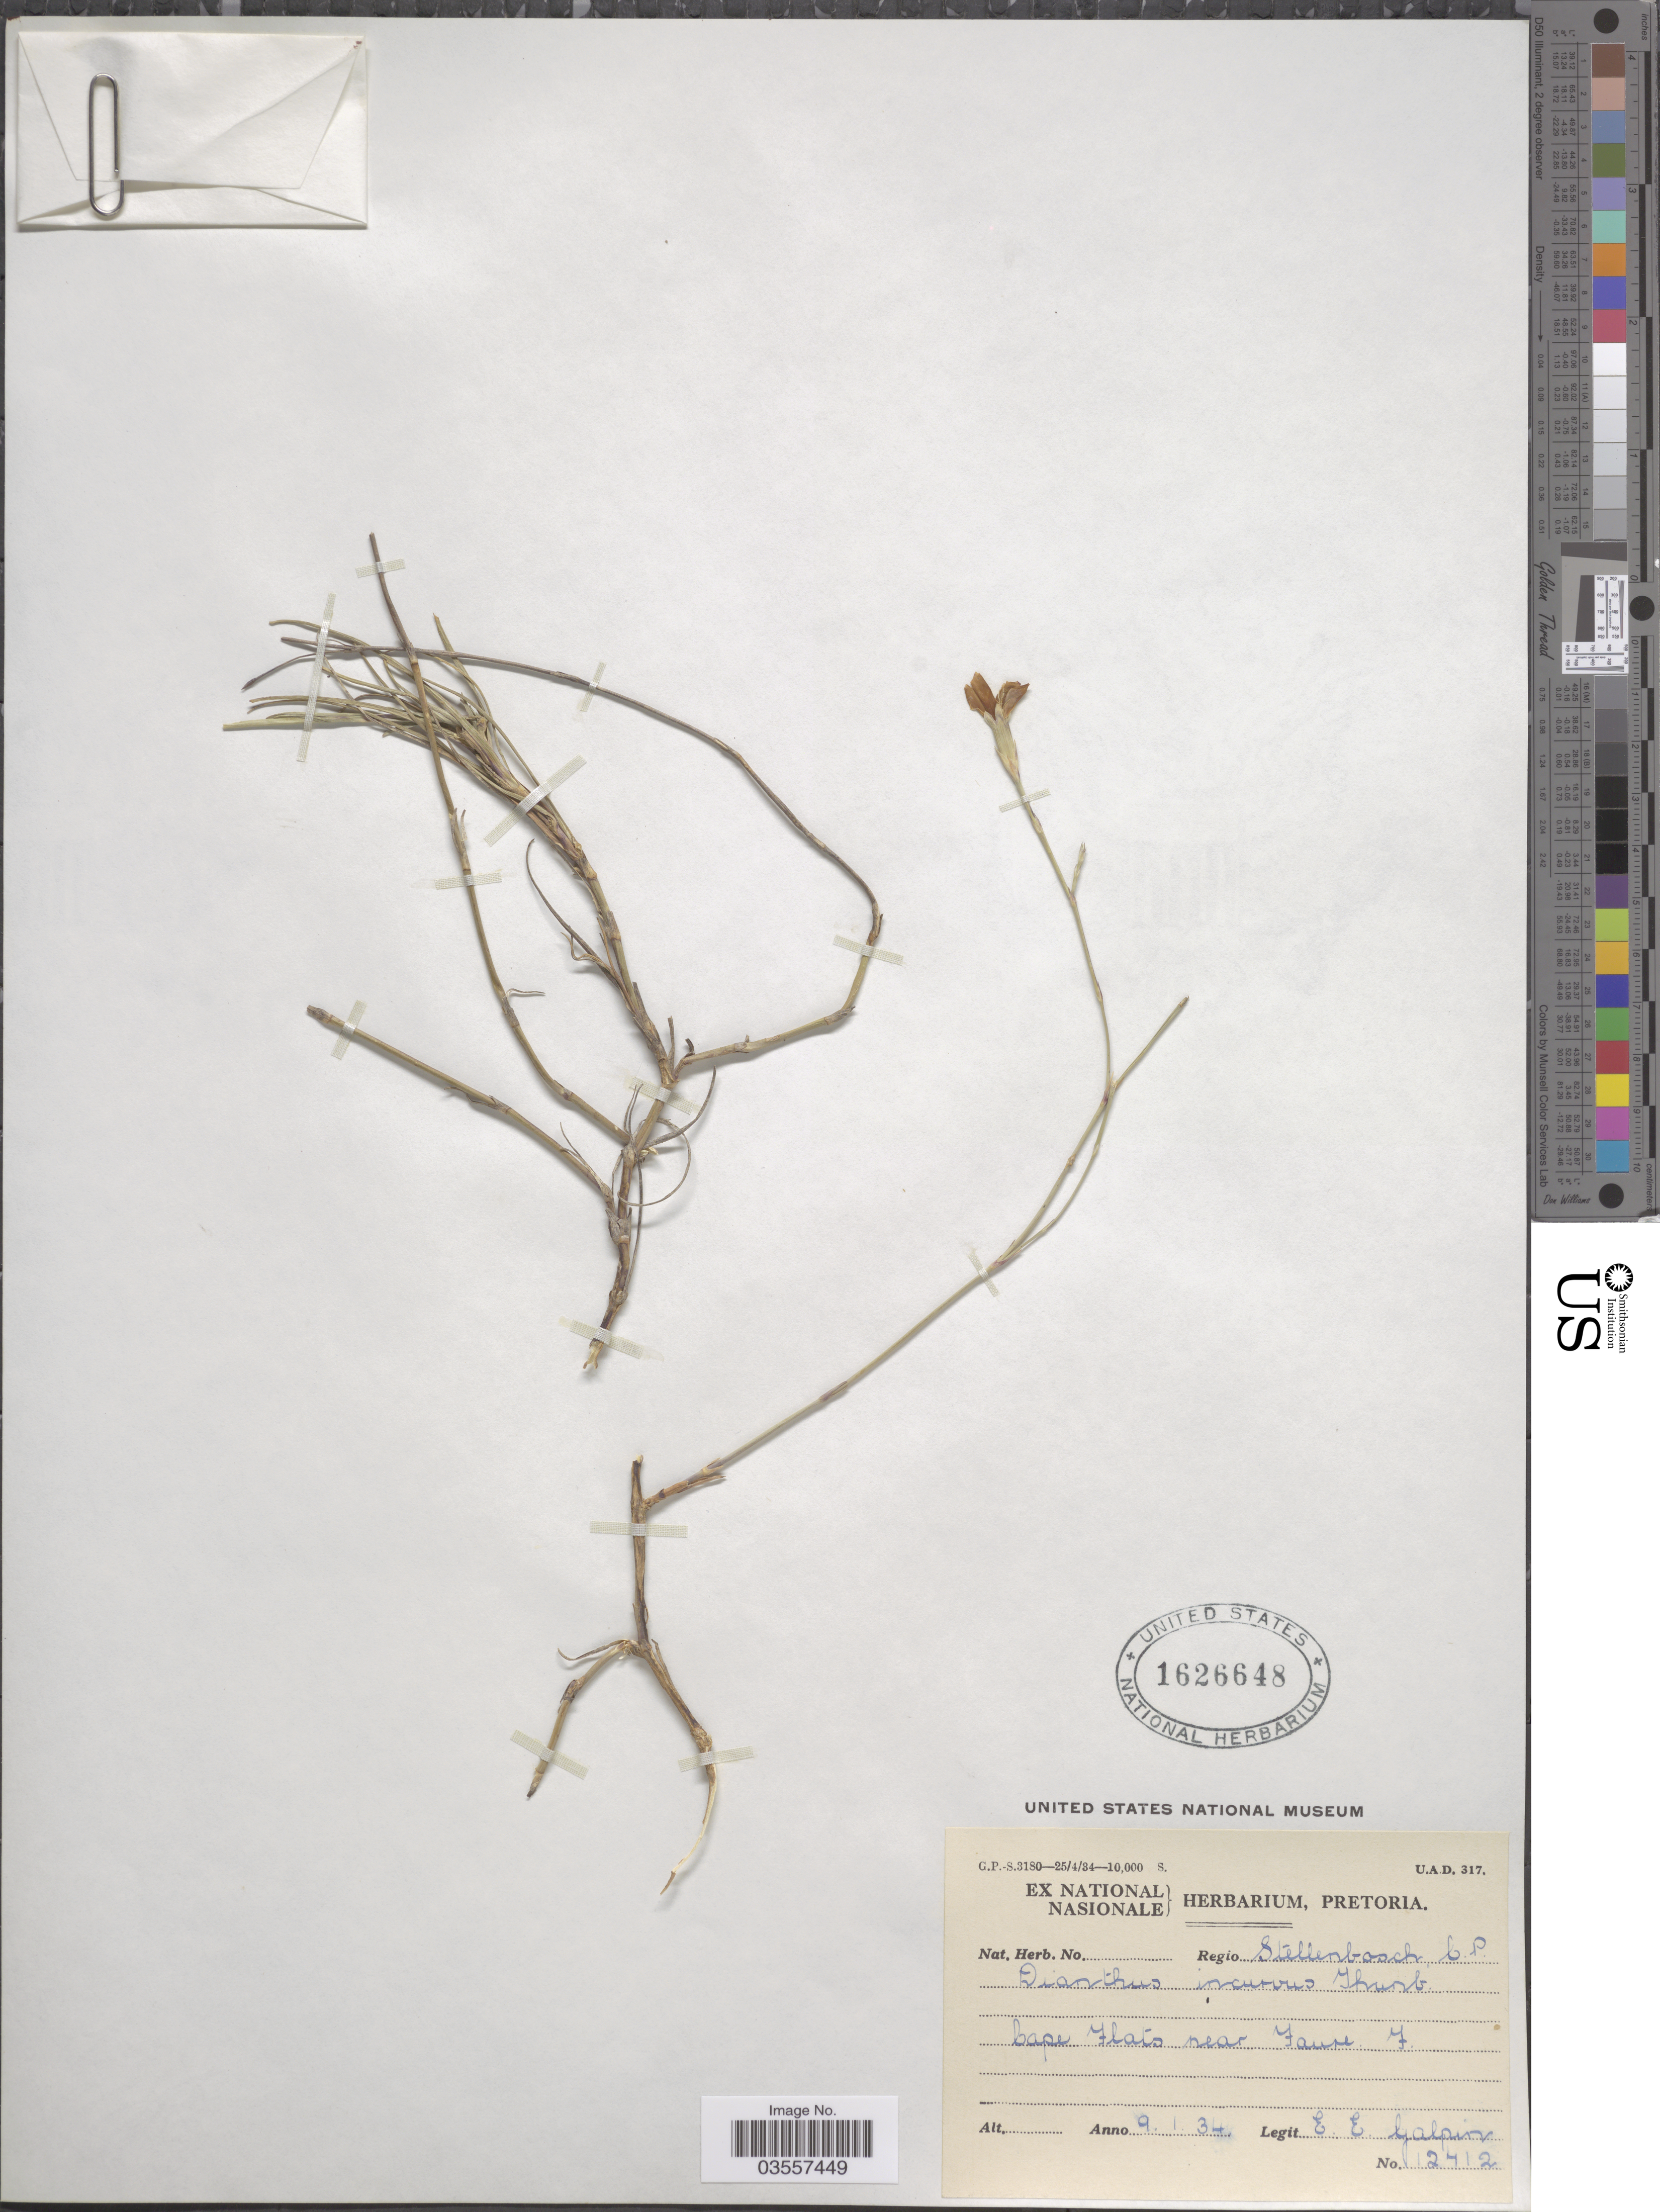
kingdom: Plantae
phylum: Tracheophyta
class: Magnoliopsida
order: Caryophyllales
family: Caryophyllaceae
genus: Dianthus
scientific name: Dianthus incurvus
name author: Thunb.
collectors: E. Galpin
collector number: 12412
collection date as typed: Transcribed d/m/y: 9/1/34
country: South Africa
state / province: Western Cape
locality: Regio Stellenbosch, C. P. Cape flats near Faure. F.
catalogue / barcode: US 1626648